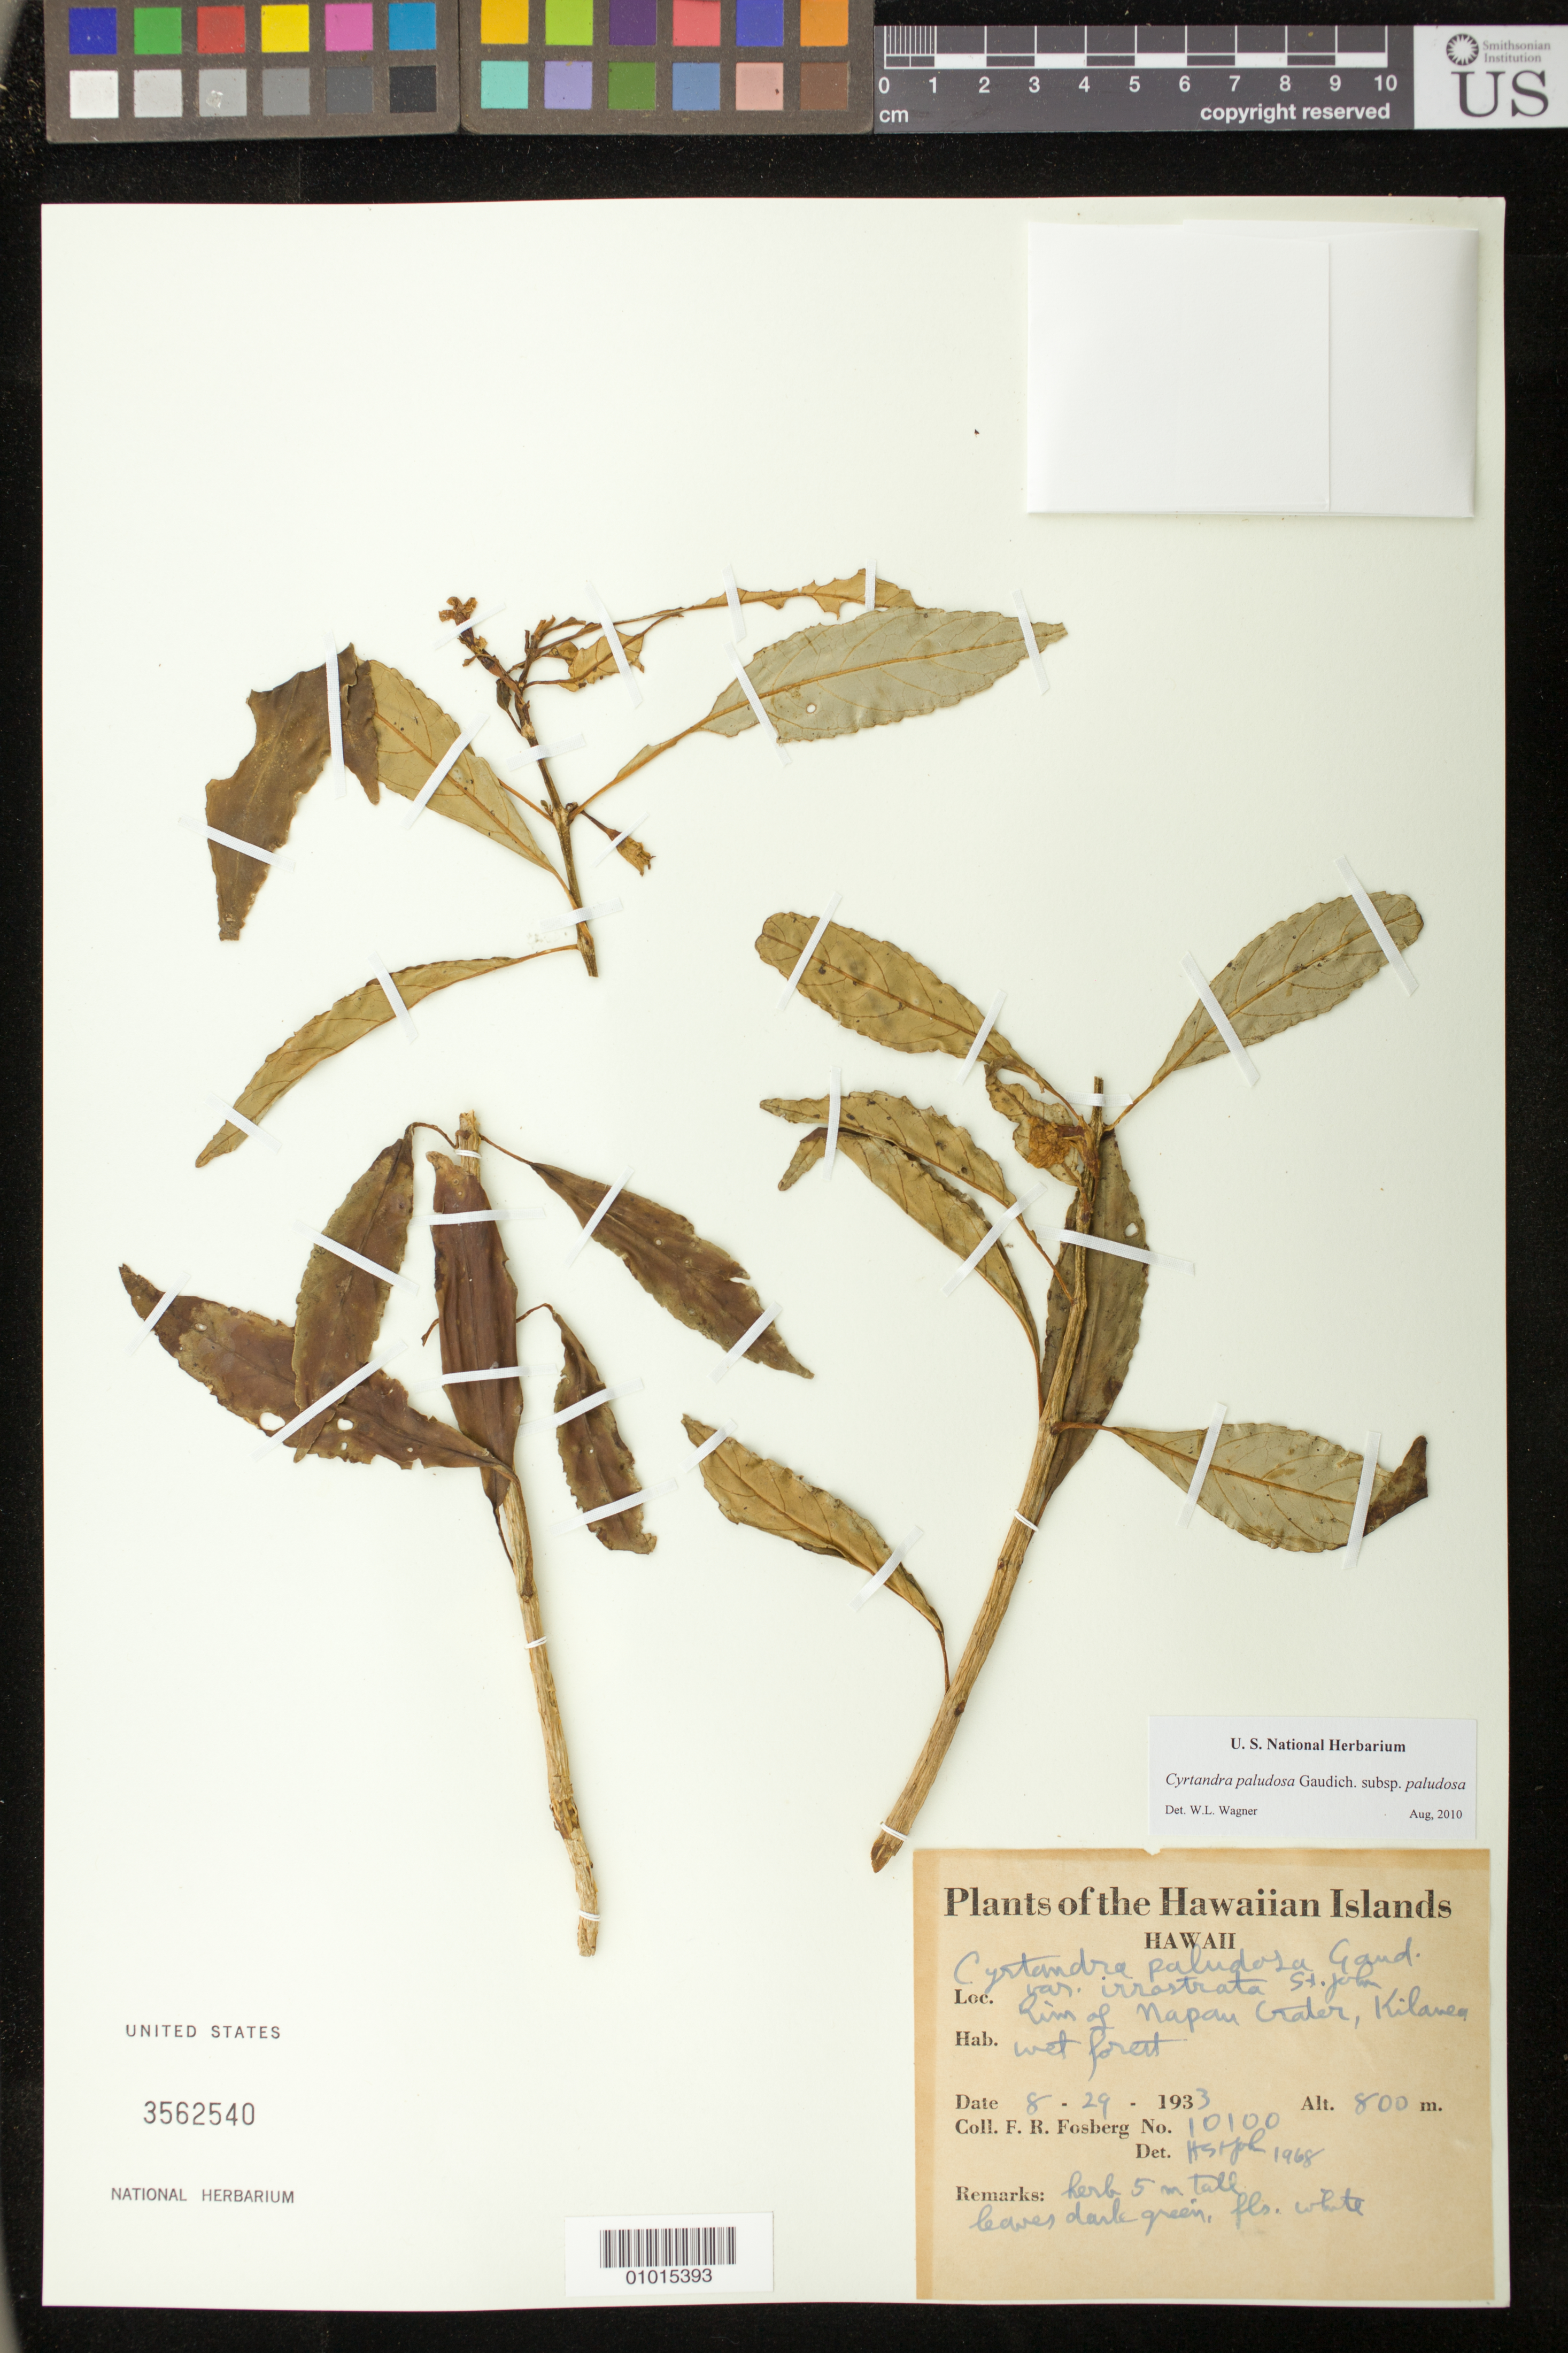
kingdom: Plantae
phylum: Tracheophyta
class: Magnoliopsida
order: Lamiales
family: Gesneriaceae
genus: Cyrtandra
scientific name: Cyrtandra paludosa var. paludosa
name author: Gaudich.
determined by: Wagner, W. L., (BOT), Smithsonian Institution - National Museum of Natural History (UNITED STATES)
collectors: F. R. Fosberg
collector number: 10100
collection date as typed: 29 Aug 1933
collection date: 1933-08-29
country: United States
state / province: Hawaii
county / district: Hawaii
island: Hawaii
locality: Rim of Napau Crater, Kilanea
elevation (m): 800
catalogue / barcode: US 3562540